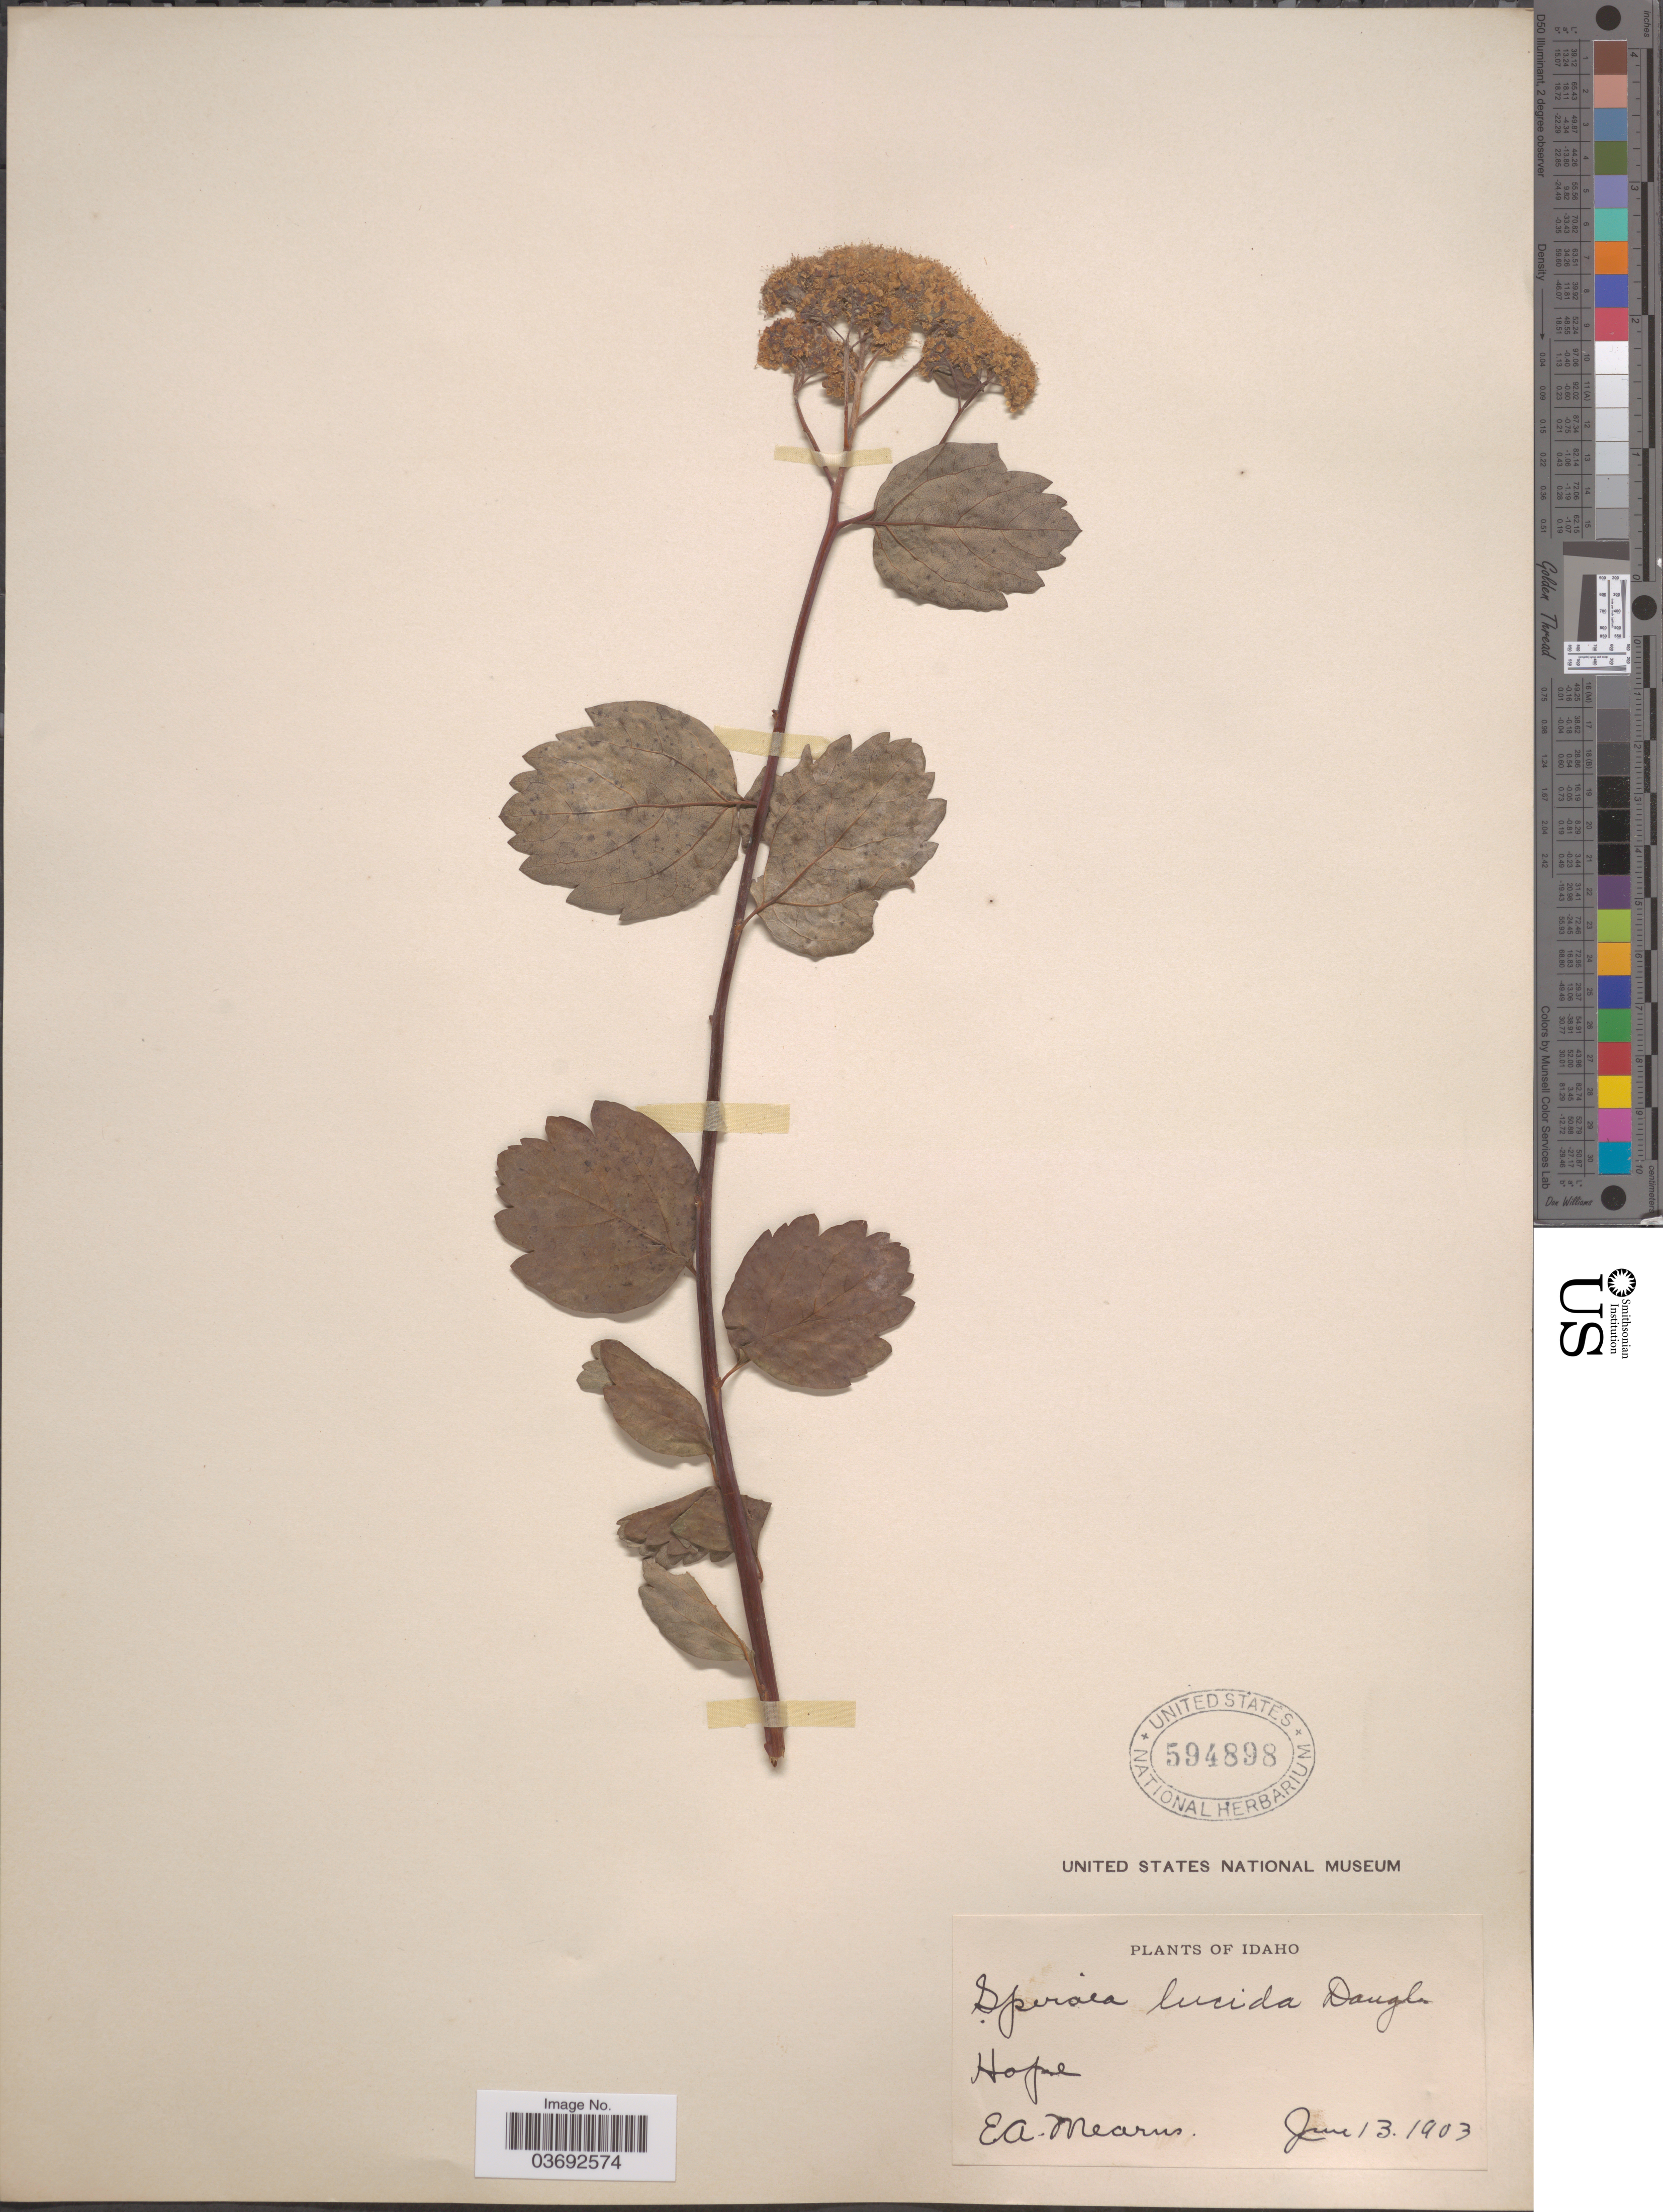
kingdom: Plantae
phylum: Tracheophyta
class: Magnoliopsida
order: Rosales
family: Rosaceae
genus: Spiraea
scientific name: Spiraea lucida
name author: Douglas ex Greene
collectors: E. A. Mearns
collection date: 1903-06-13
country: United States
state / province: Idaho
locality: Hope.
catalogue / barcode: US 594898